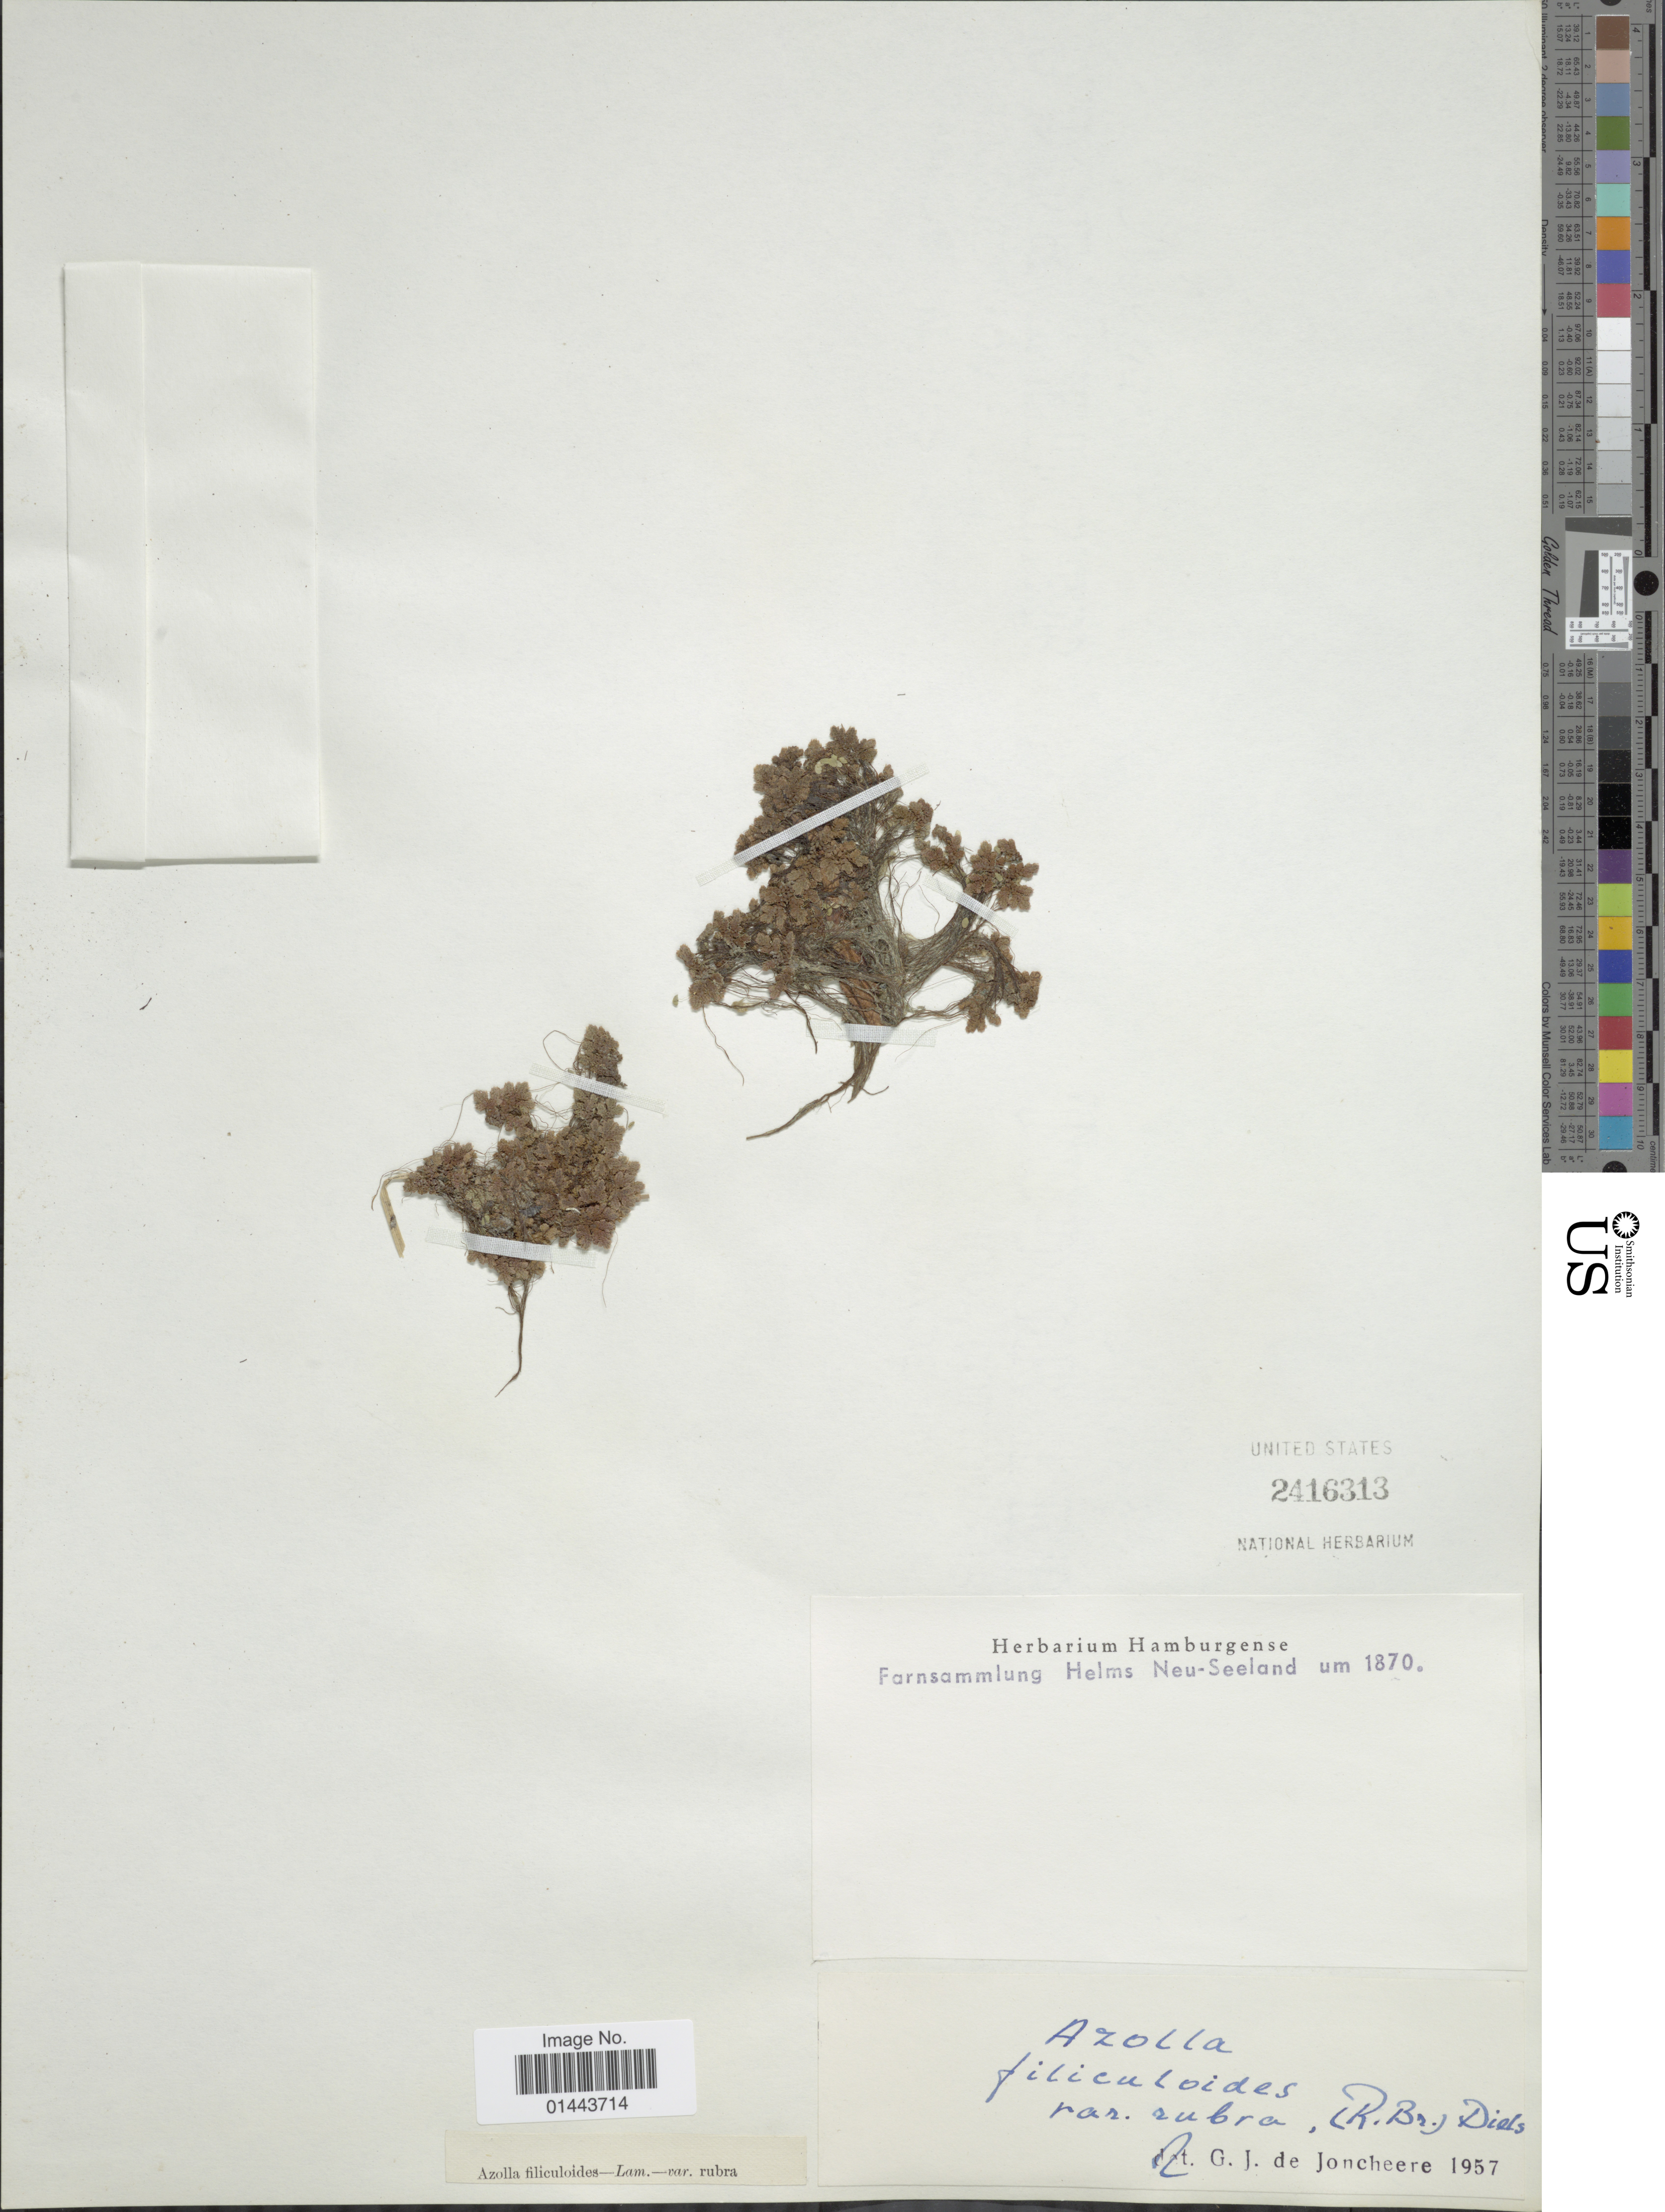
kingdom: Plantae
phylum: Tracheophyta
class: Polypodiopsida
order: Salviniales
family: Salviniaceae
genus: Azolla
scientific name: Azolla filiculoides var. rubra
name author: (R. Br.) Strasburger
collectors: ex herb. Hamburgense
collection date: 1870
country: New Zealand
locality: Farnsammlung Helms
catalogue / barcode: US 2416313